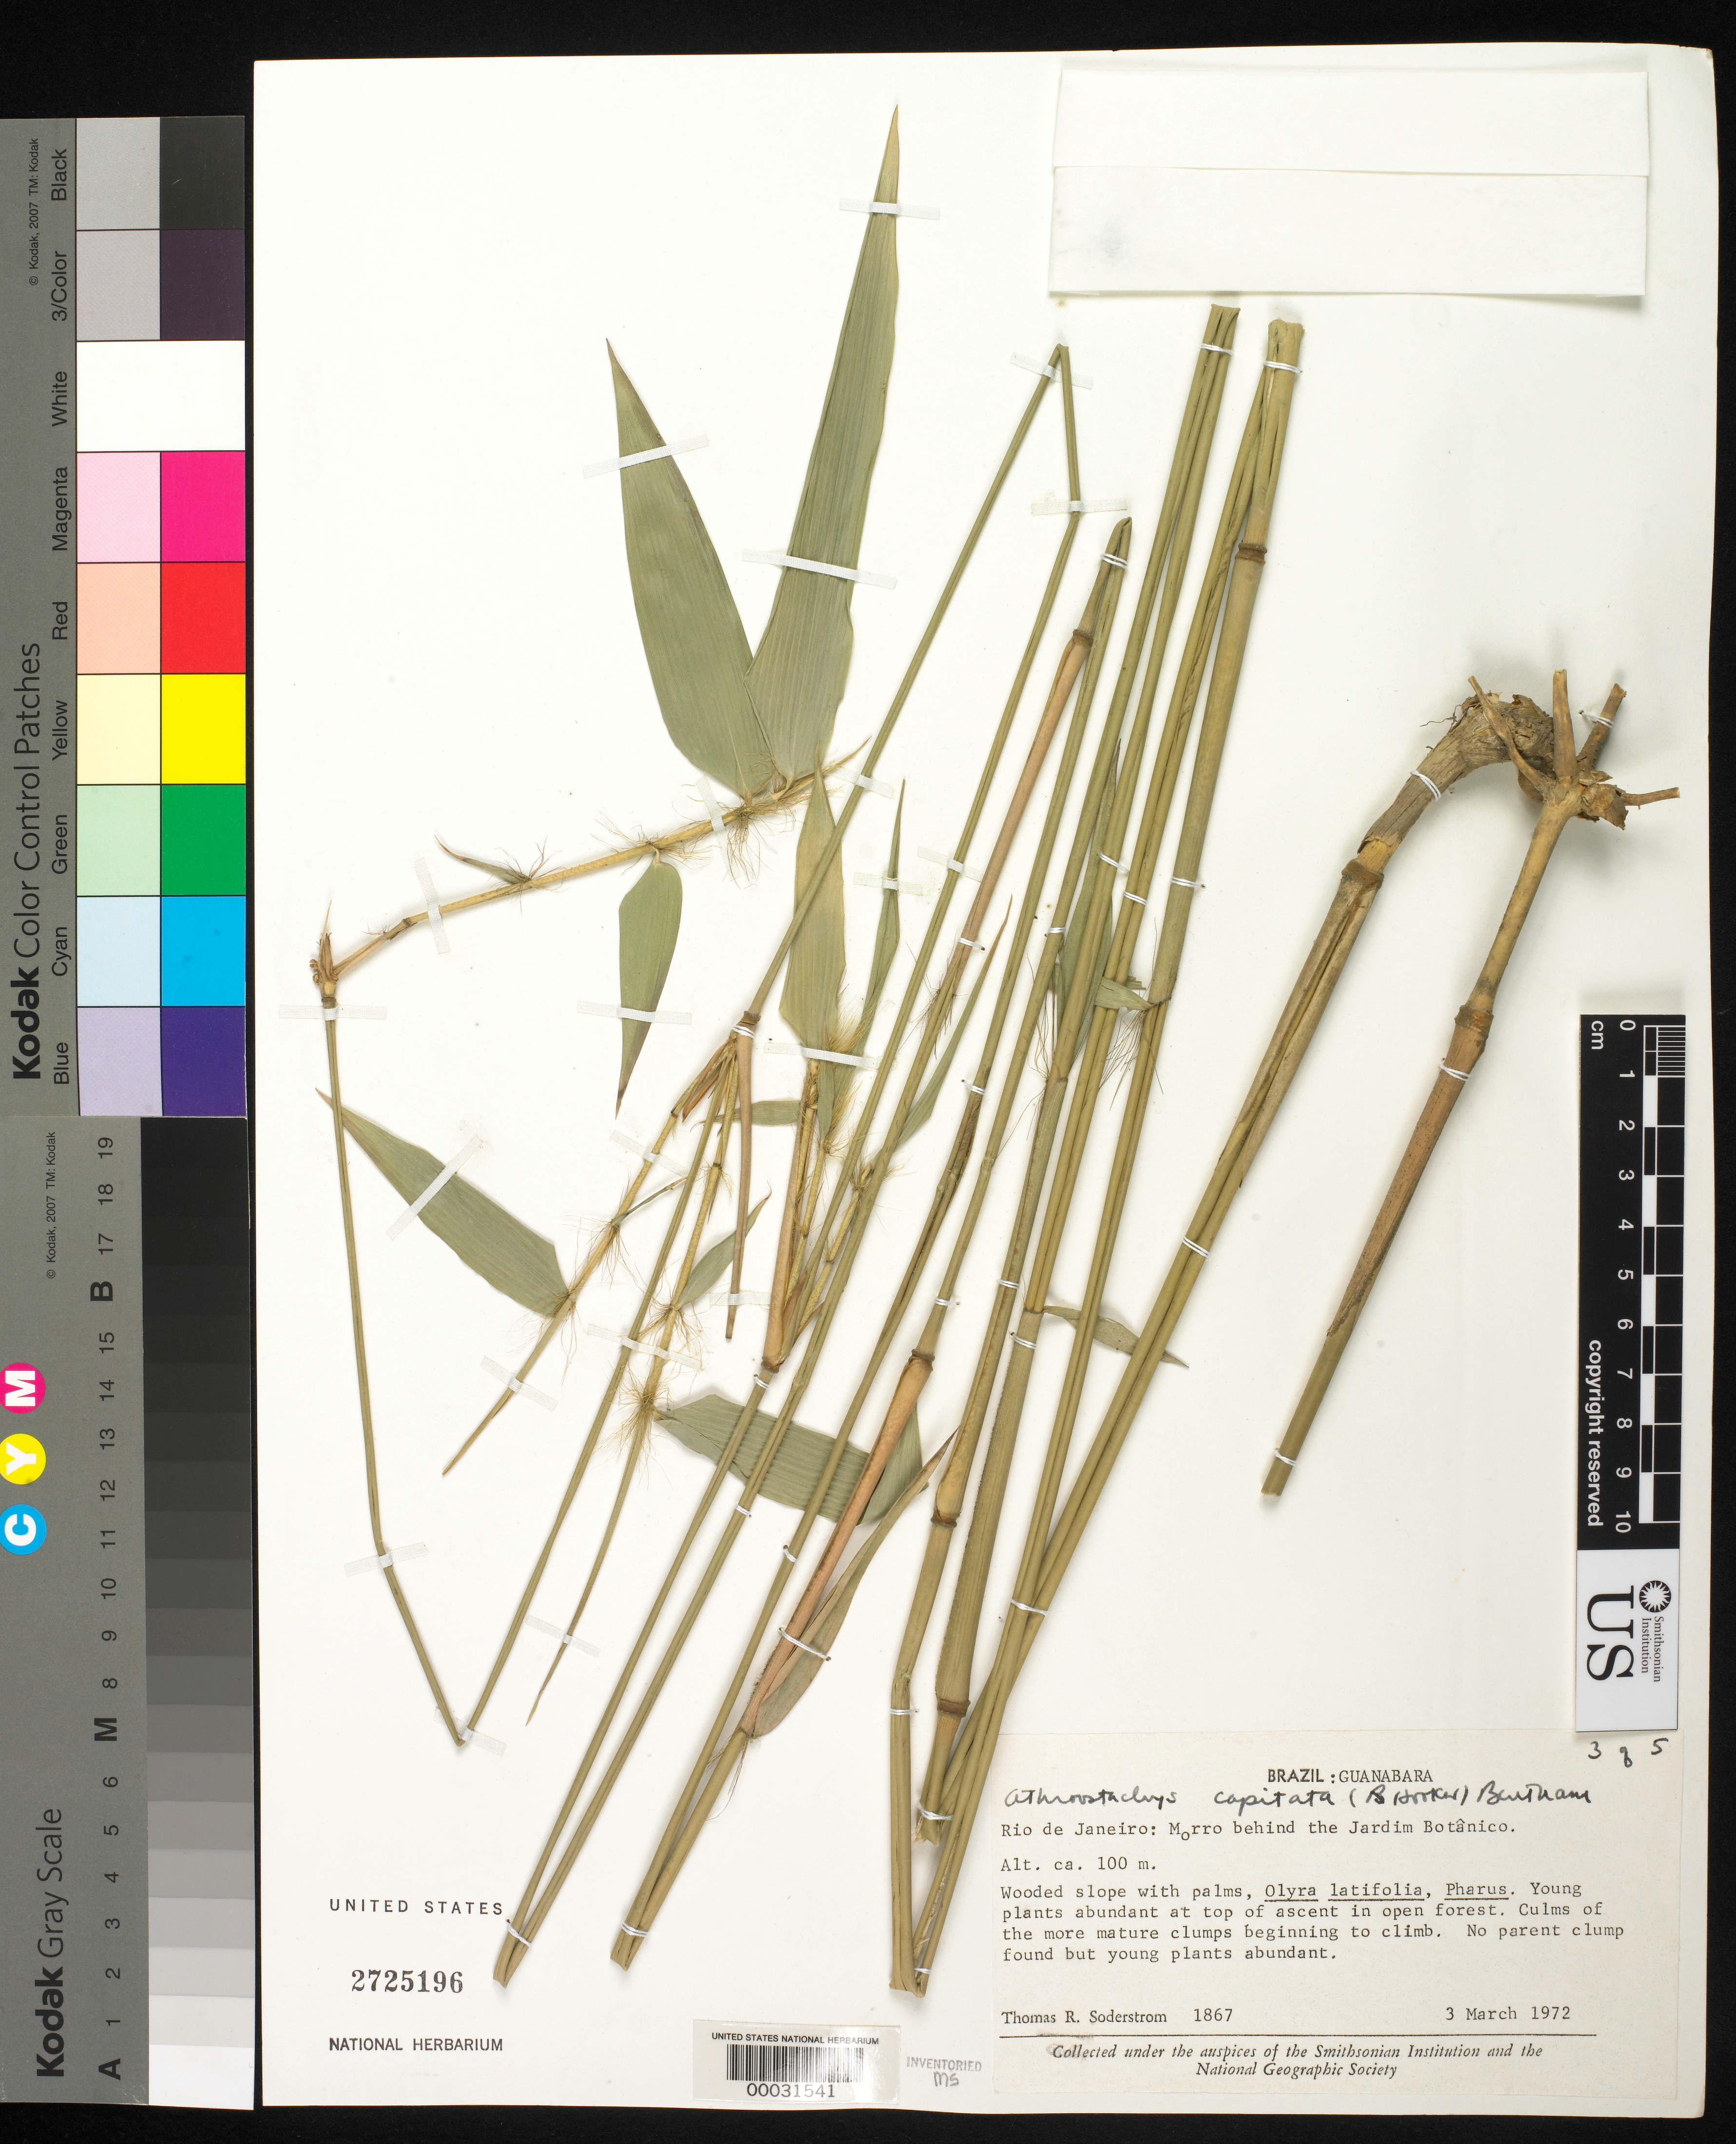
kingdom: Plantae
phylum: Tracheophyta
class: Liliopsida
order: Poales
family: Poaceae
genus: Athroostachys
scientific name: Athroostachys capitata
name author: (Hook.) Benth.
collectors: T. R. Soderstrom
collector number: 1867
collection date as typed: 03 Mar 1972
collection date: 1972-03-03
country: Brazil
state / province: Rio de Janeiro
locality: Rio de janeiro. [in former guanabara state]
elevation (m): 100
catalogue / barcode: US 2725196